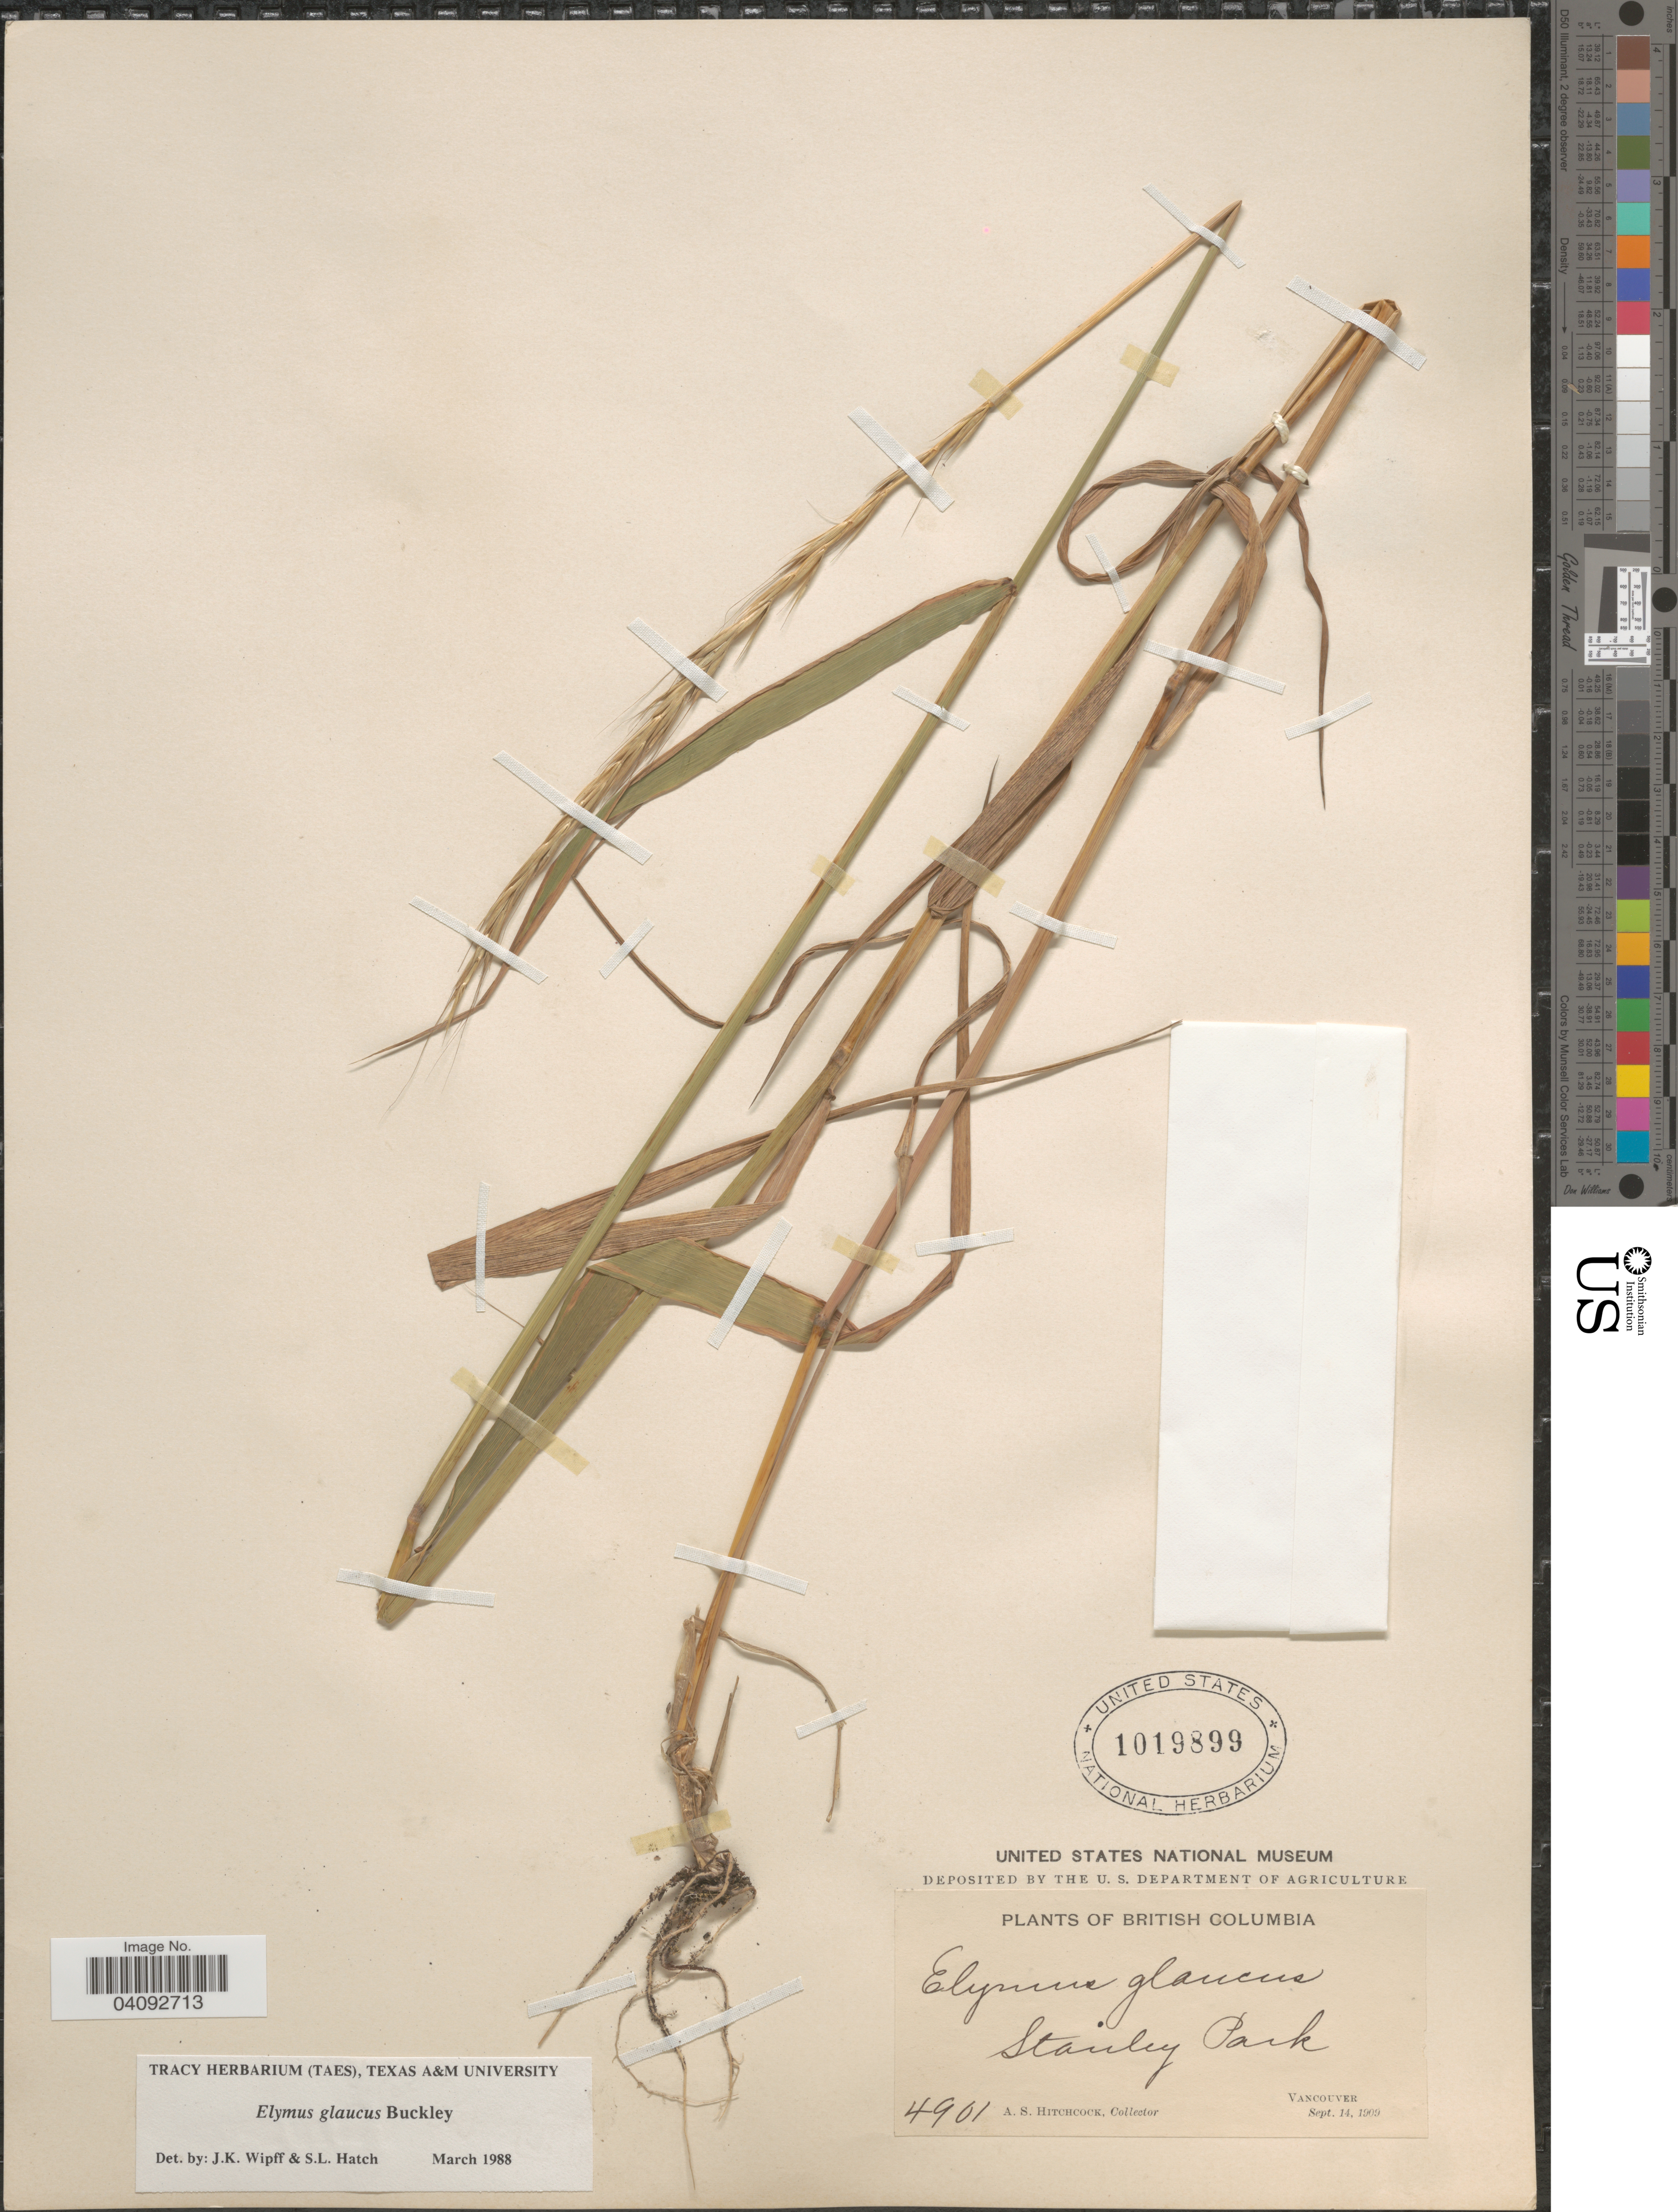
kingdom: Plantae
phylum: Tracheophyta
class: Liliopsida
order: Poales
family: Poaceae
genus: Elymus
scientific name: Elymus glabriflorus var. glabriflorus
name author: (Vasey ex L.H. Dewey) Scribn. & C.R. Ball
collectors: A. S. Hitchcock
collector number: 4901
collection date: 1909-09-14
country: Canada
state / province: British Columbia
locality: Stanley Park. Vancouver.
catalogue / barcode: US 1019899